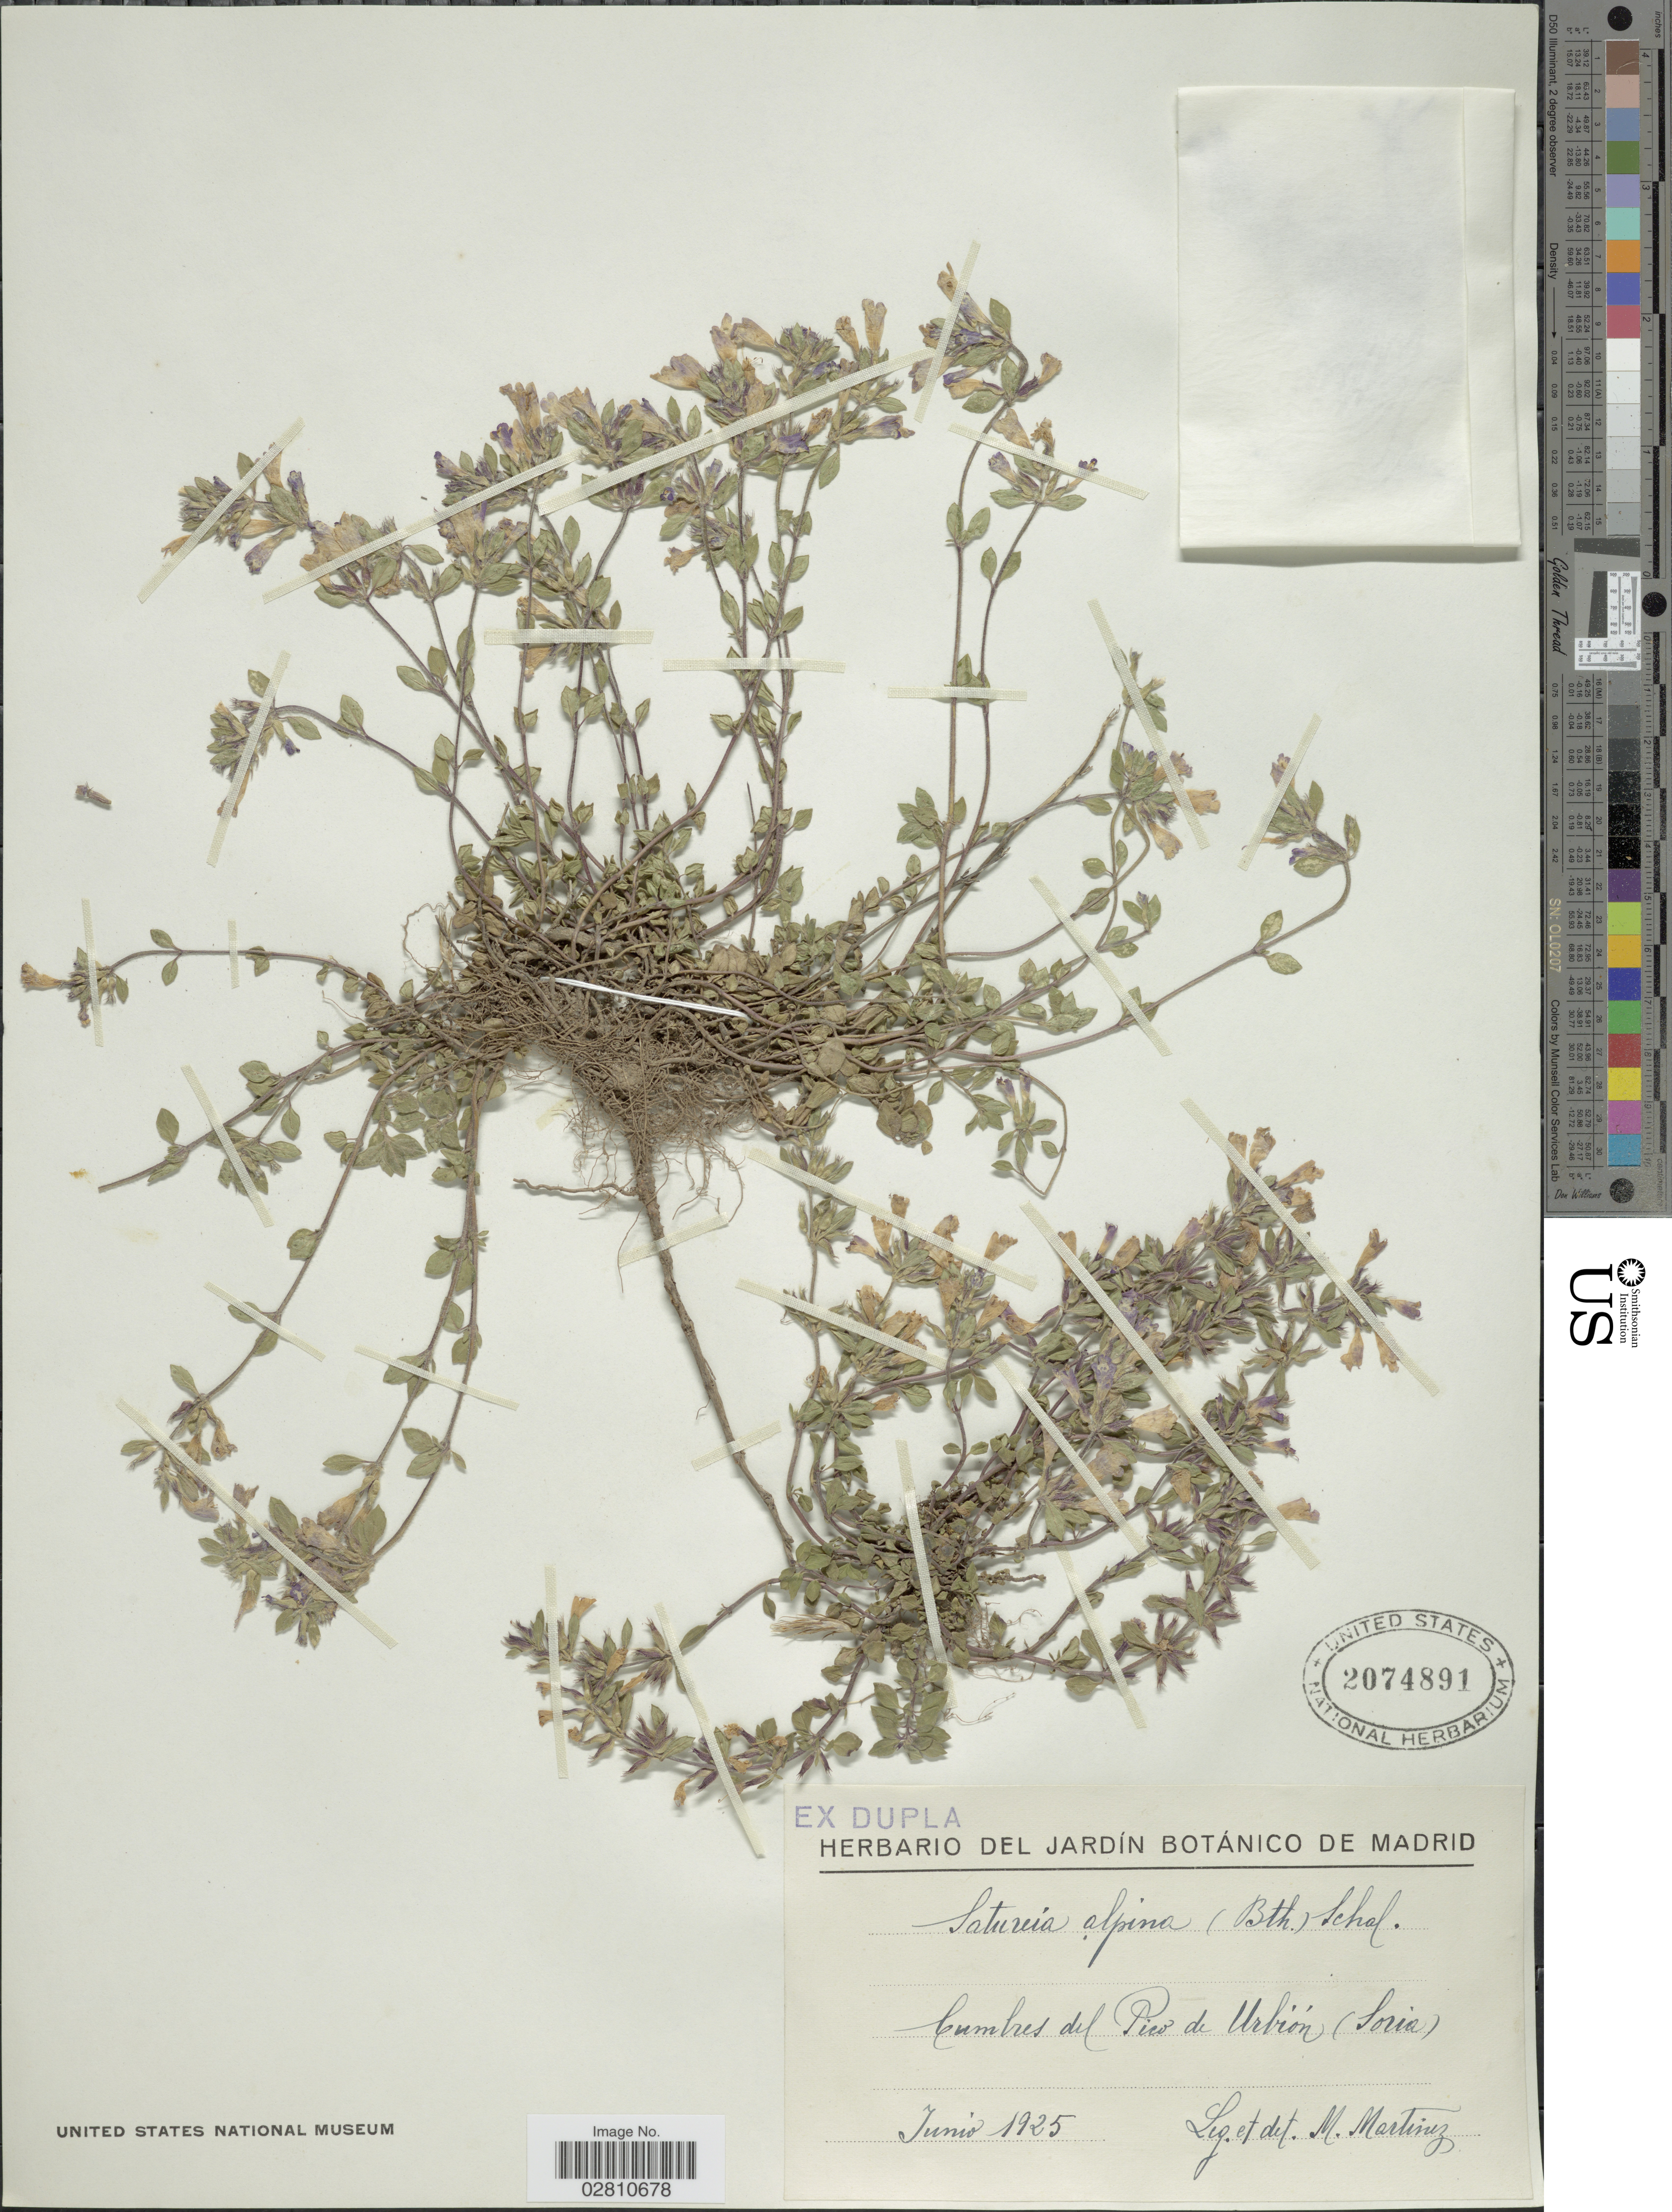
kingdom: Plantae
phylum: Tracheophyta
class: Magnoliopsida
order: Lamiales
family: Lamiaceae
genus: Clinopodium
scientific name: Clinopodium alpinum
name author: (L.) Kuntze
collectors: M. Martinez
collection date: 1925-06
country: Spain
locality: Cumbres del Pico de Urbion (Soria)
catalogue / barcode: US 2074891